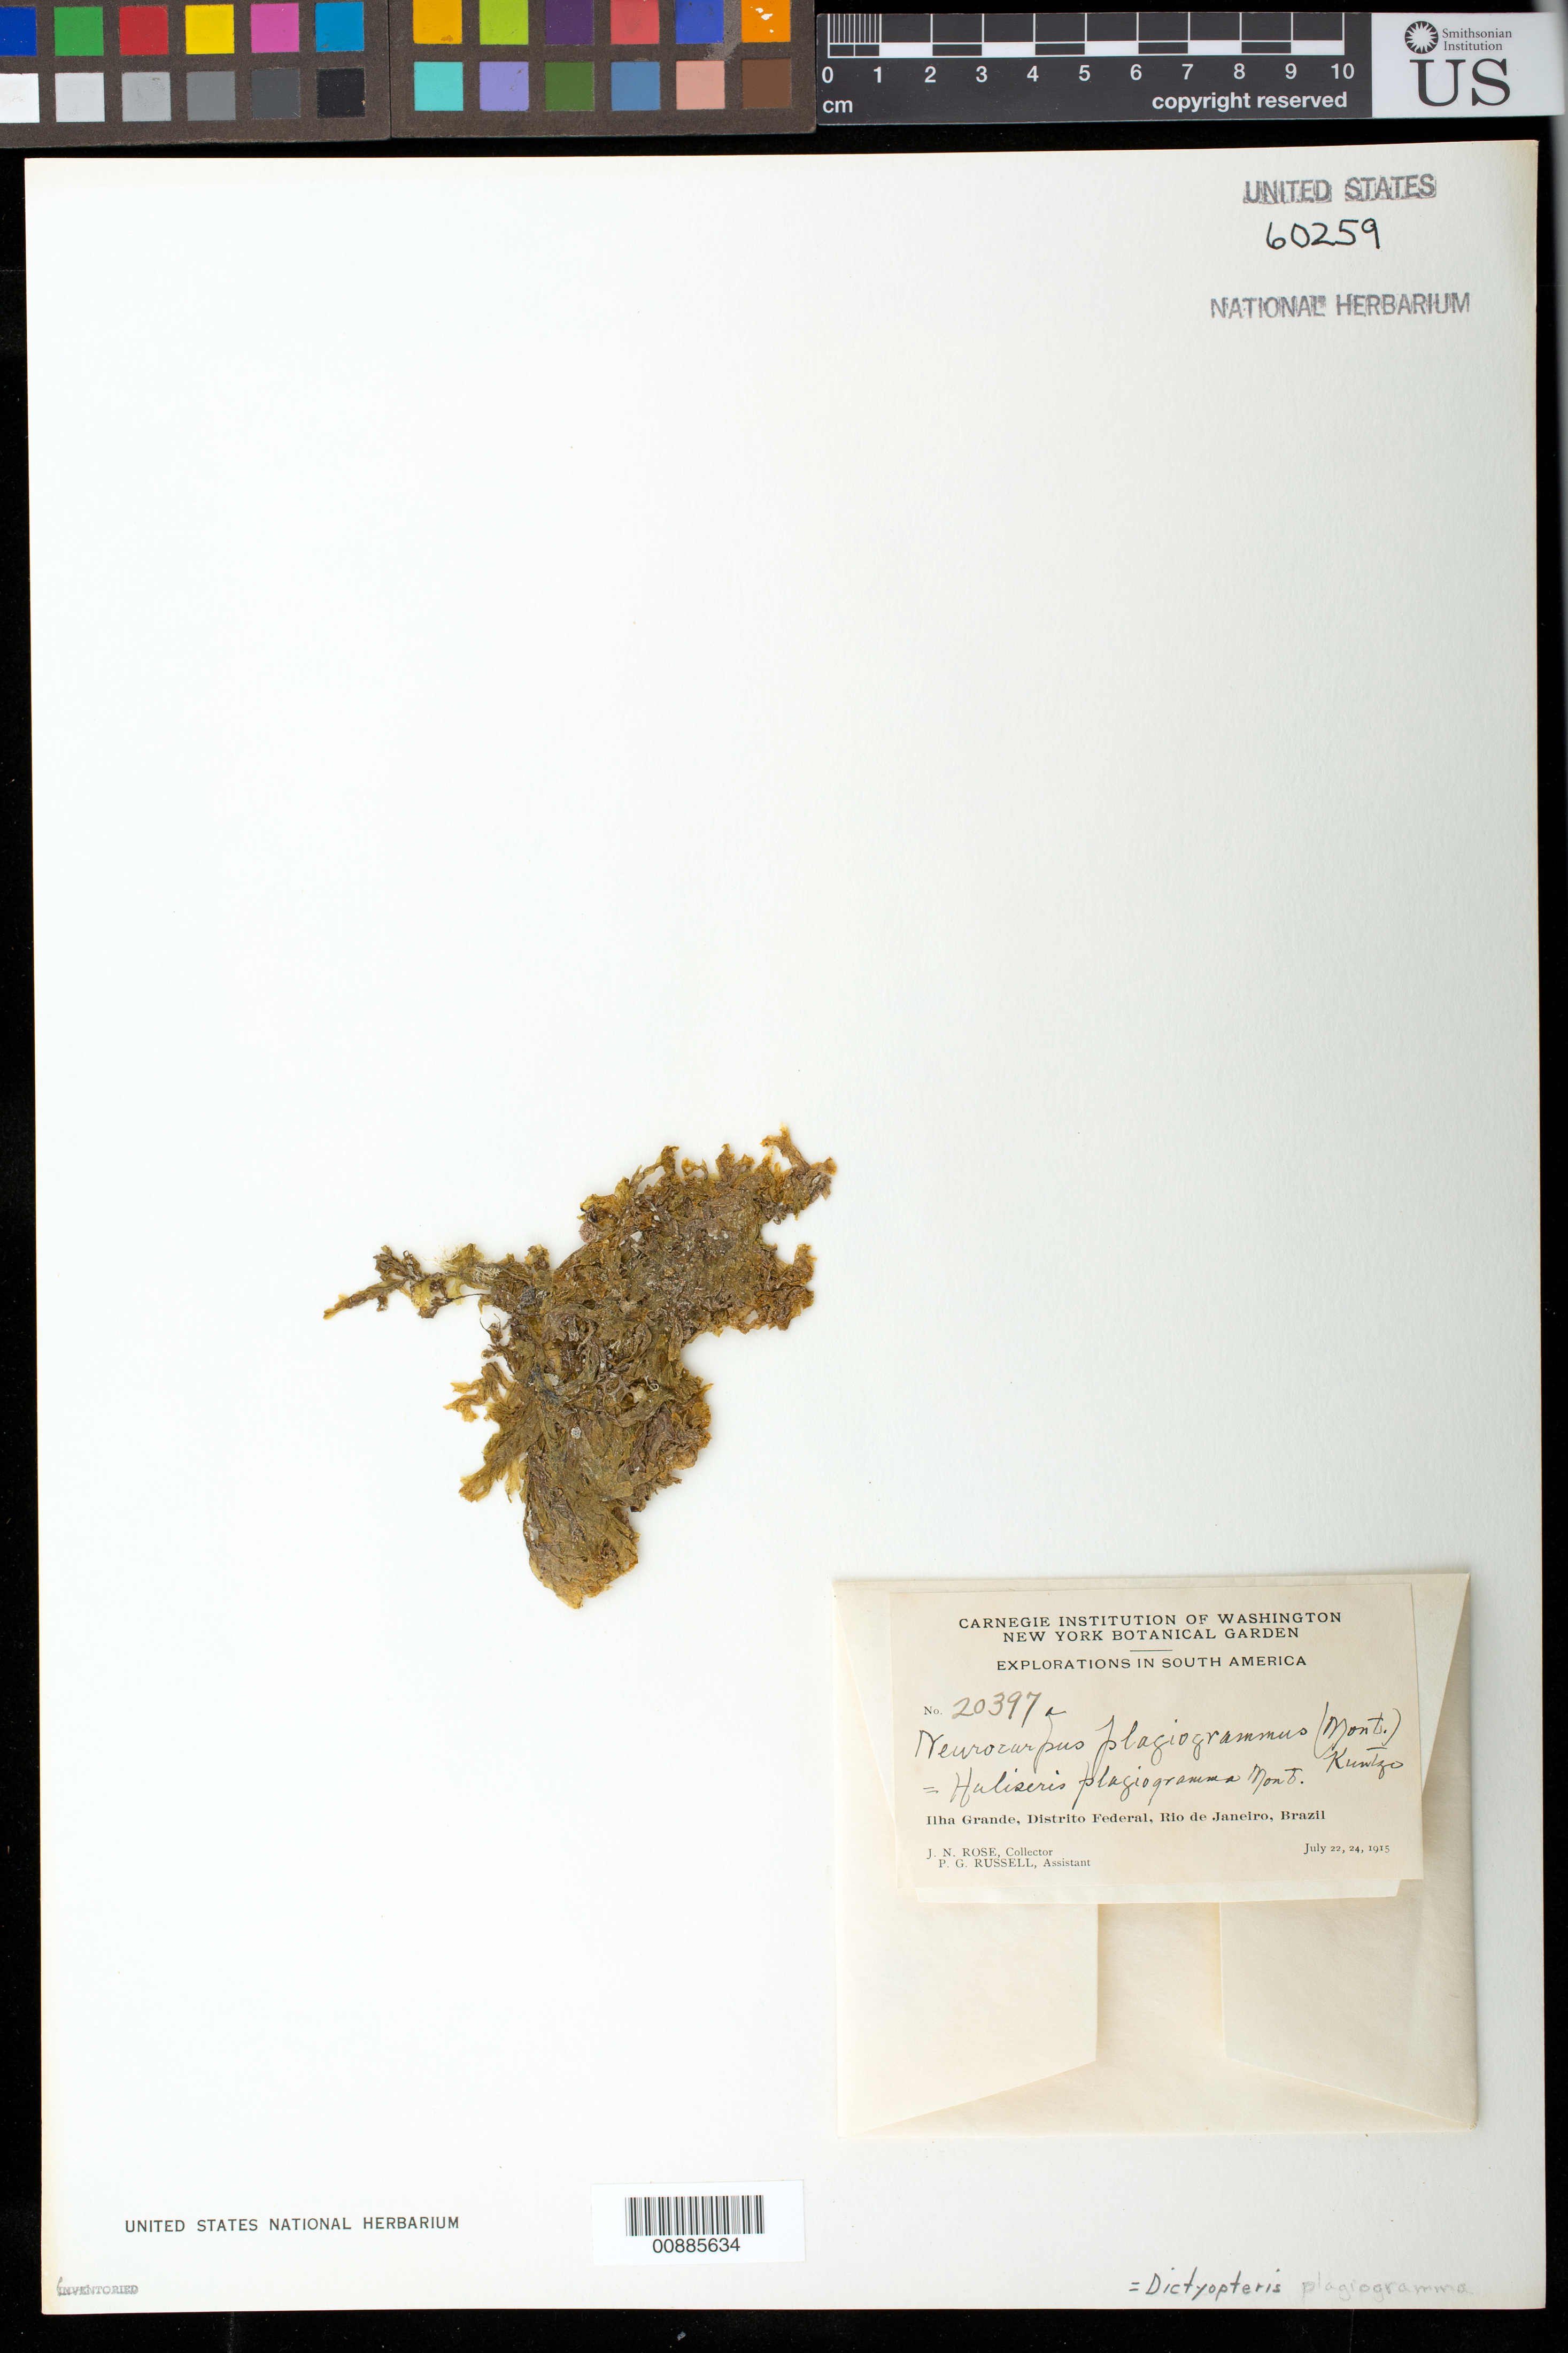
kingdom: Chromista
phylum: Ochrophyta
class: Phaeophyceae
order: Dictyotales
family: Dictyotaceae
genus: Dictyopteris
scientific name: Dictyopteris plagiogramma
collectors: J. N. Rose & P. G. Russell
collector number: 20397a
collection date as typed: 22 Jul 1915 and 24 Jul 1915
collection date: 1915-07-22,1915-07-24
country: Brazil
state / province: Rio de Janeiro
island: Ilha Grande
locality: Former Distrito Federal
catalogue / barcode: US 60259